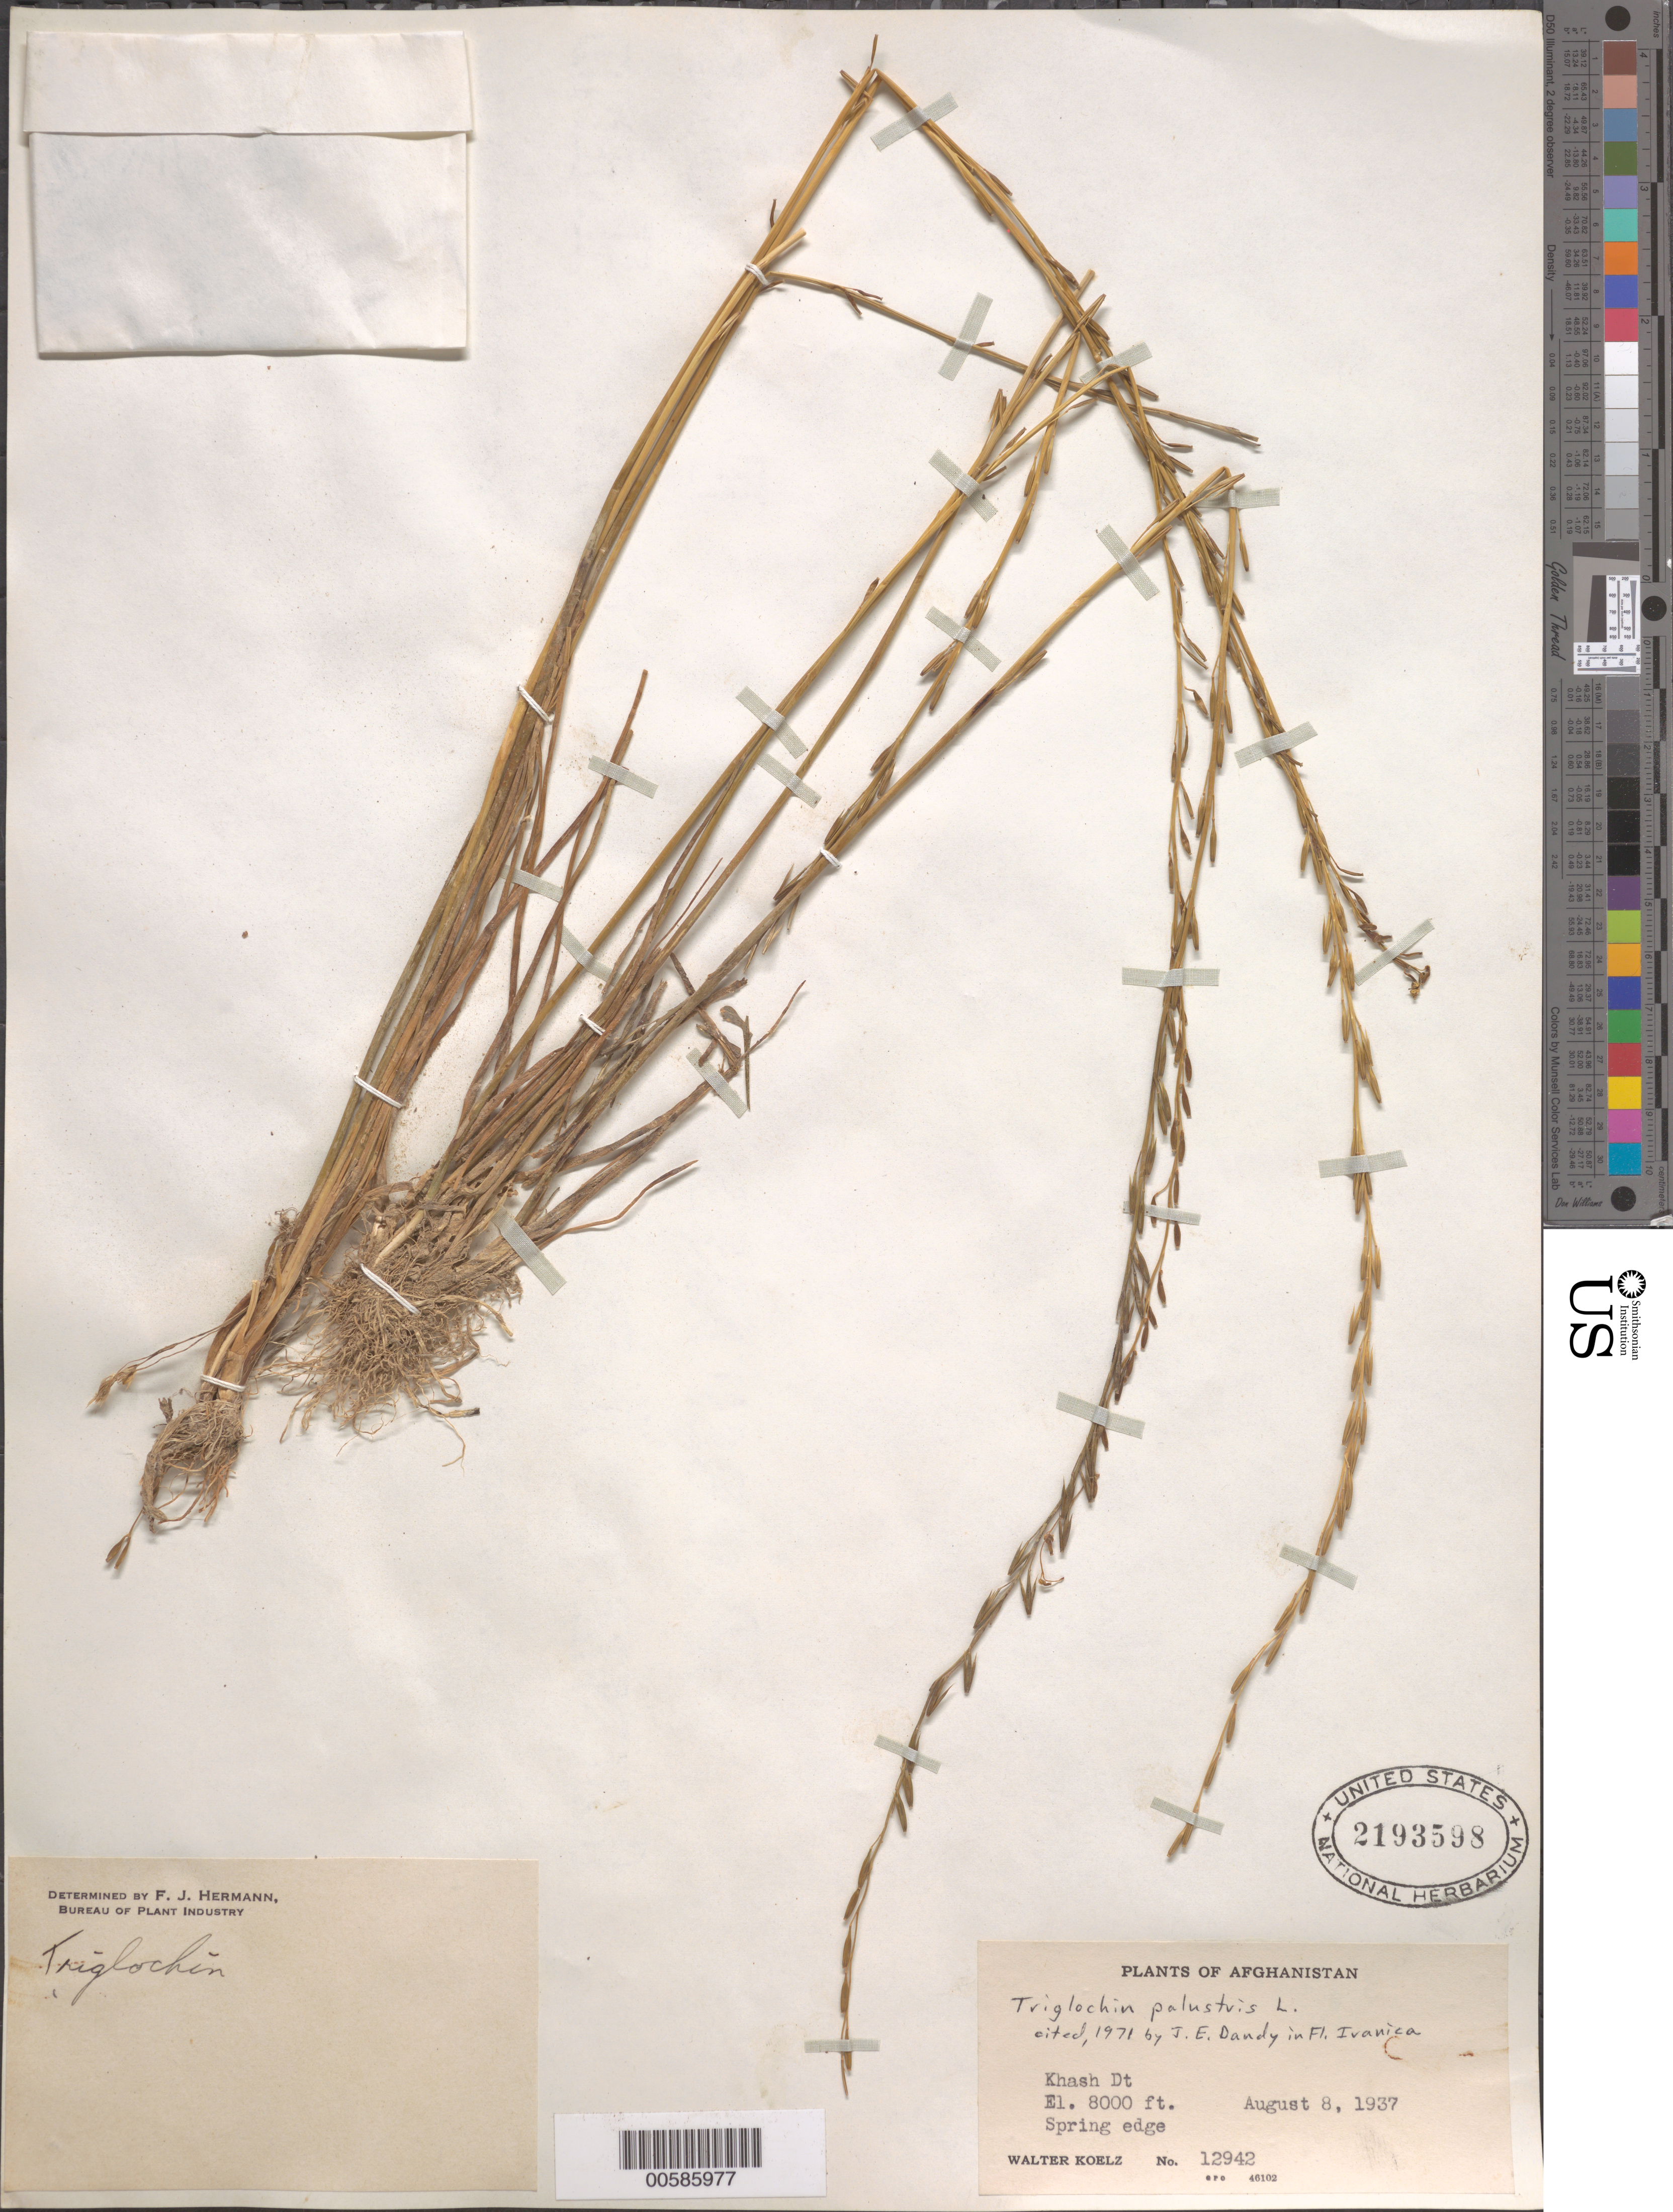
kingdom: Plantae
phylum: Tracheophyta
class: Liliopsida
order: Alismatales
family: Juncaginaceae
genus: Triglochin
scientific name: Triglochin palustris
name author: L.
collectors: W. N. Koelz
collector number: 12942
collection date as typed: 08 Aug 1937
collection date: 1937-08-08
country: Afghanistan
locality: Khash Dt.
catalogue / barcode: US 2193598